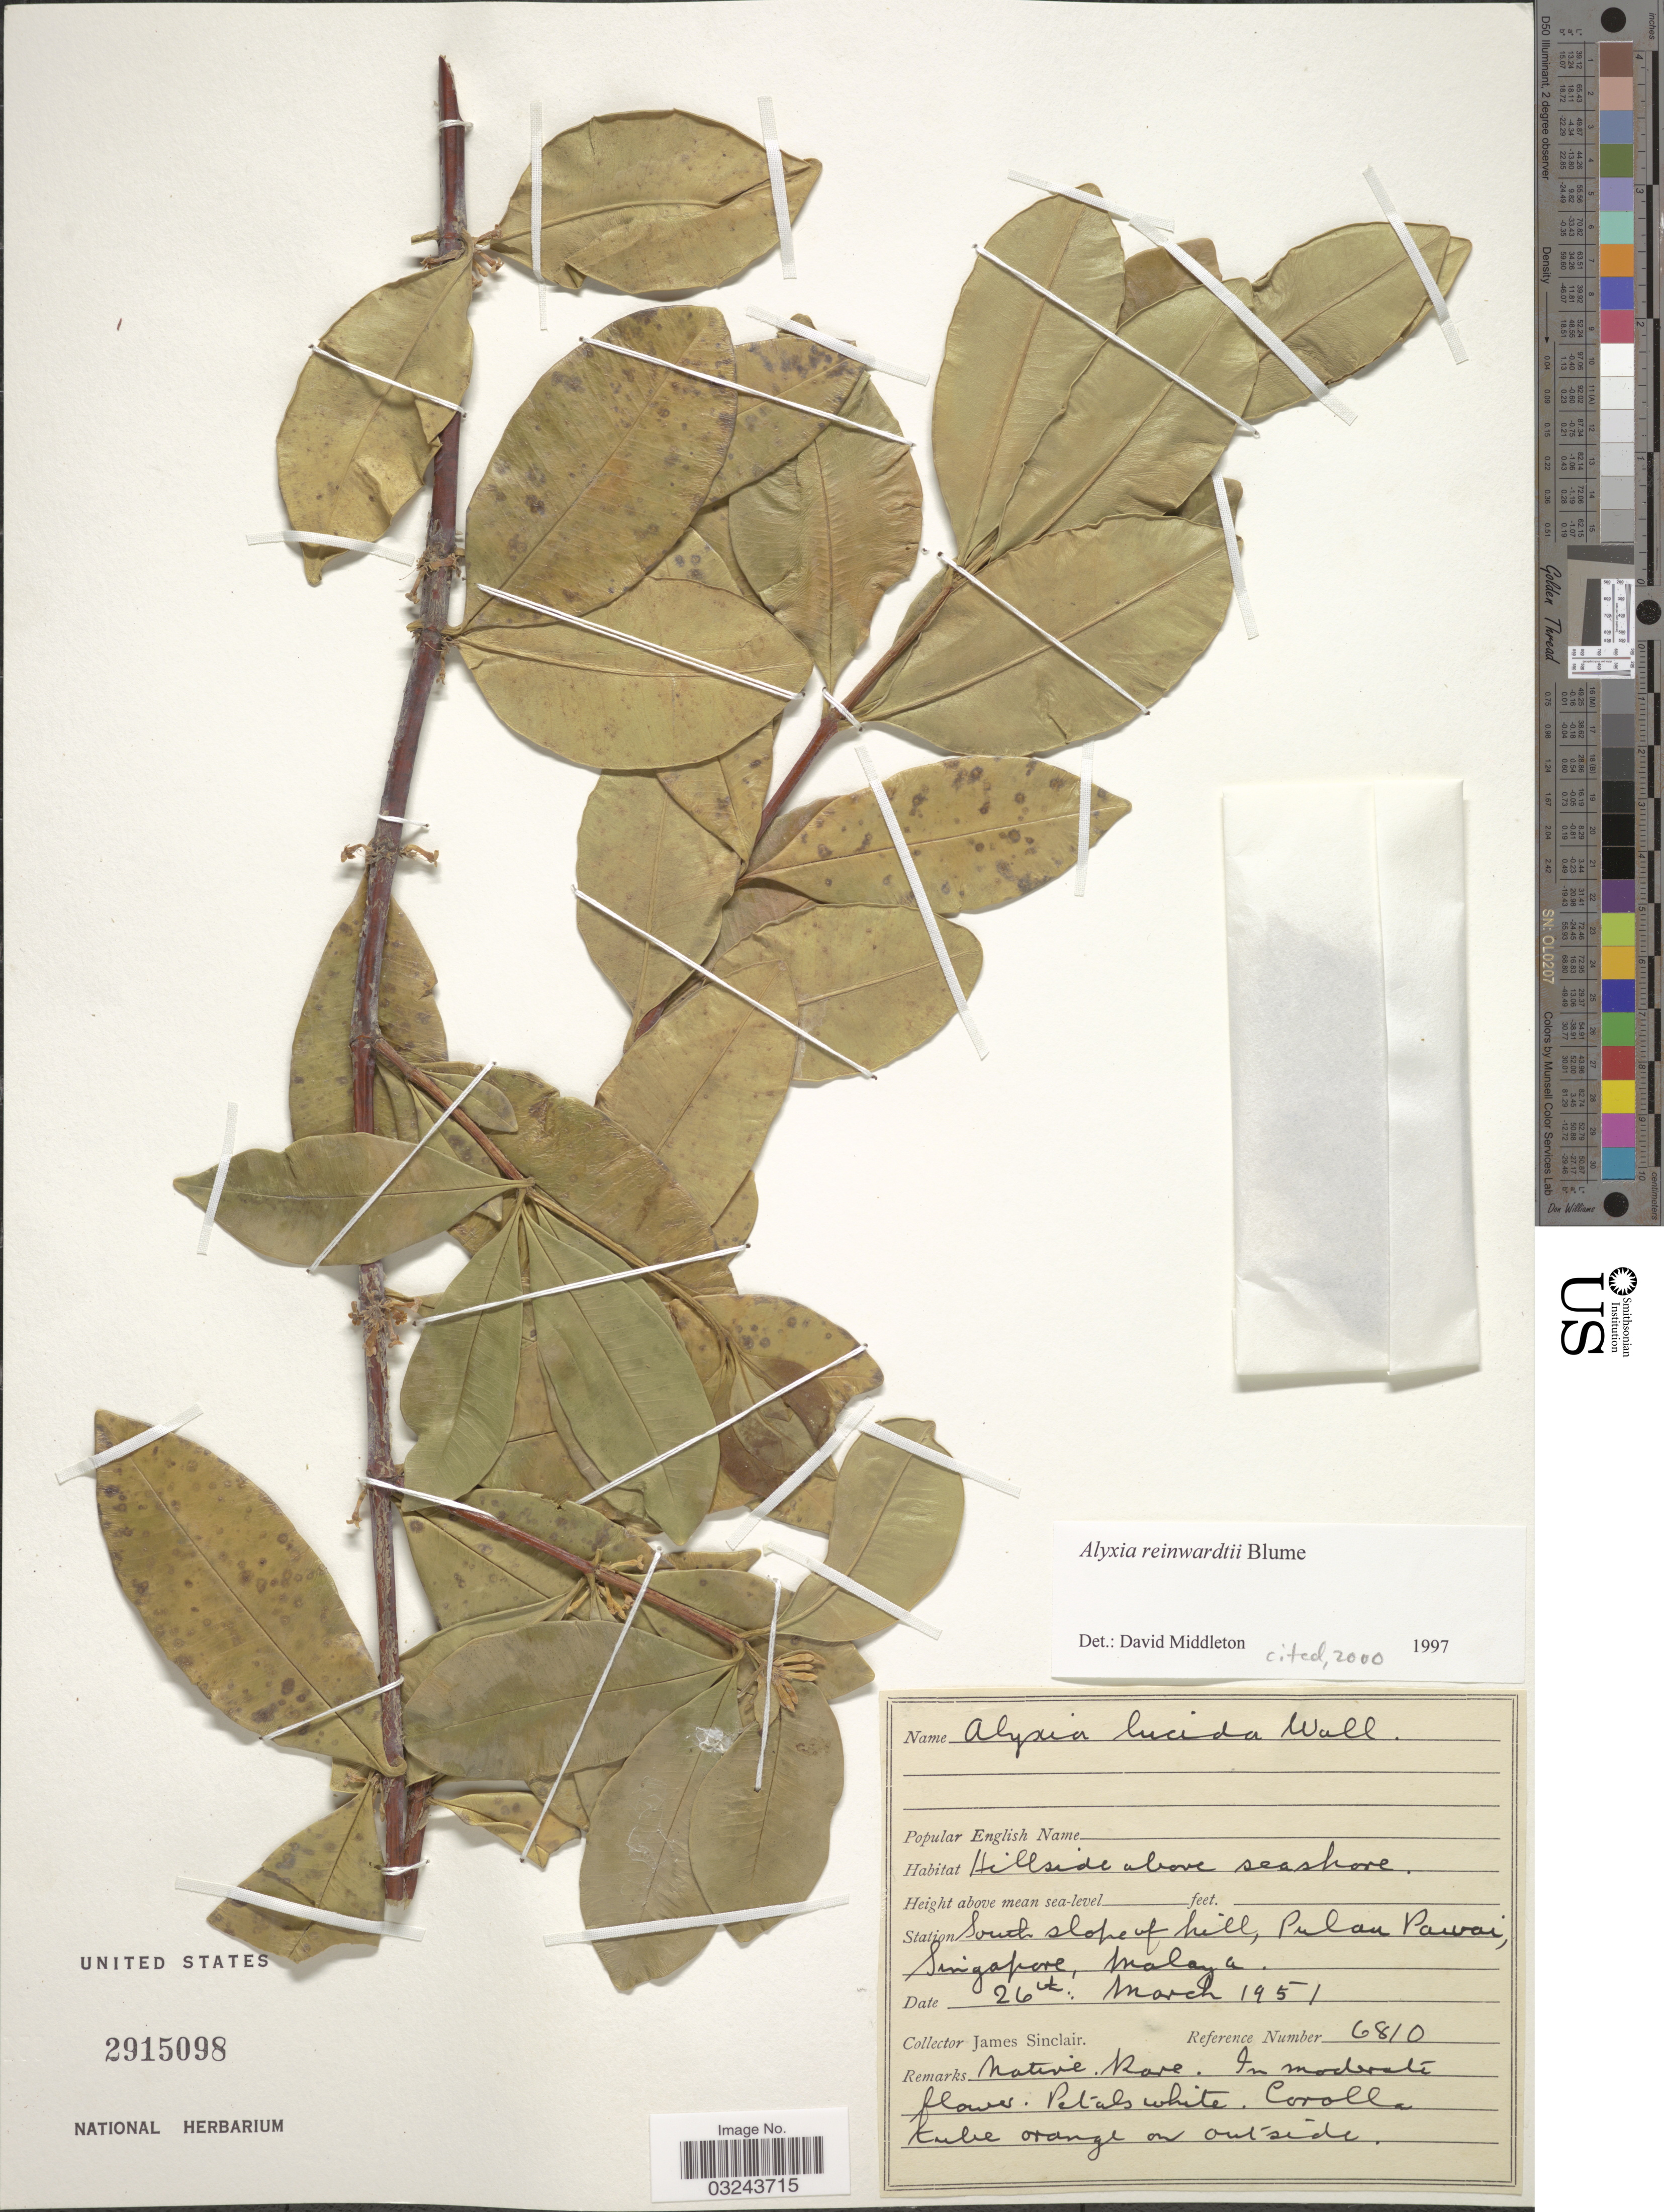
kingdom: Plantae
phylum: Tracheophyta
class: Magnoliopsida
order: Gentianales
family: Apocynaceae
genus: Alyxia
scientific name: Alyxia reinwardtii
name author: Blume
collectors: J. Sinclair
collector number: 6810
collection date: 1951-03-26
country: Singapore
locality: South slope of hill, Pulau Pawai, Malaya.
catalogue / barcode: US 2915098